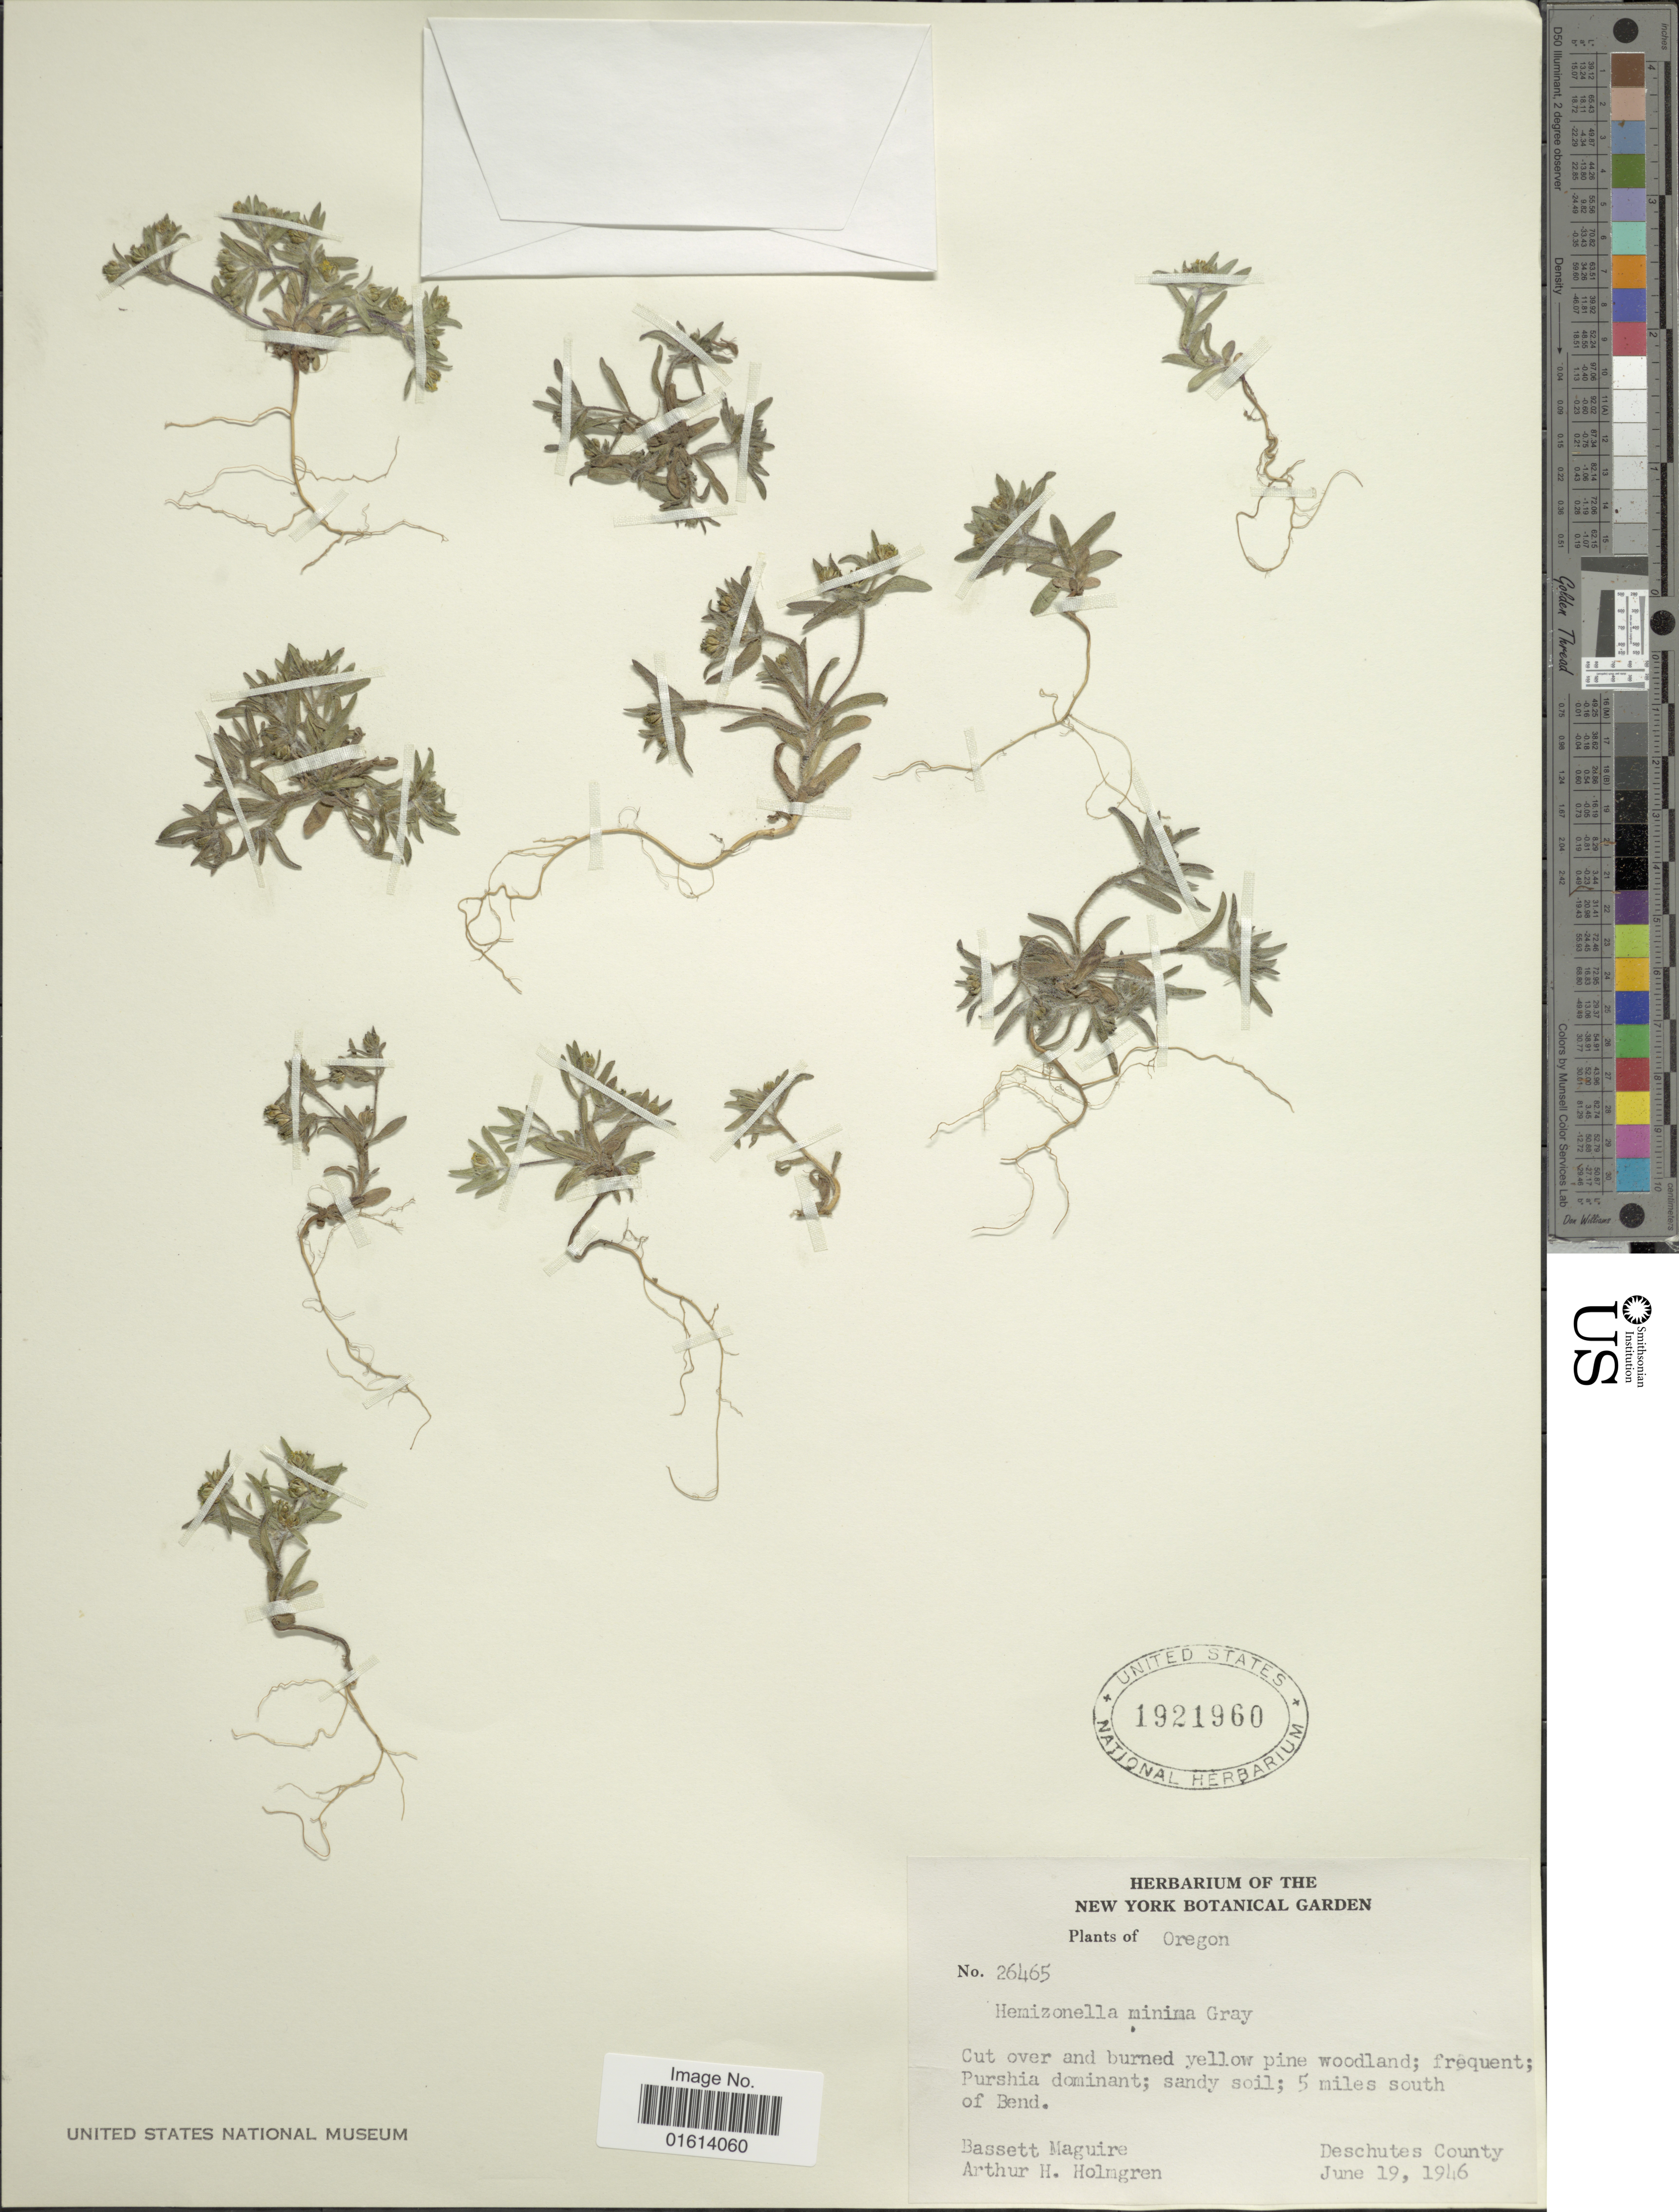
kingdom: Plantae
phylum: Tracheophyta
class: Magnoliopsida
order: Asterales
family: Asteraceae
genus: Hemizonella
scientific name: Hemizonella minima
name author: (A. Gray) A. Gray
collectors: B. Maguire & A. H. Holmgren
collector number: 26465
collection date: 1946-06-19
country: United States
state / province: Oregon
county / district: Deschutes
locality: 5 miles south of Bend, Deschutes County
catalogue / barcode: US 1921960